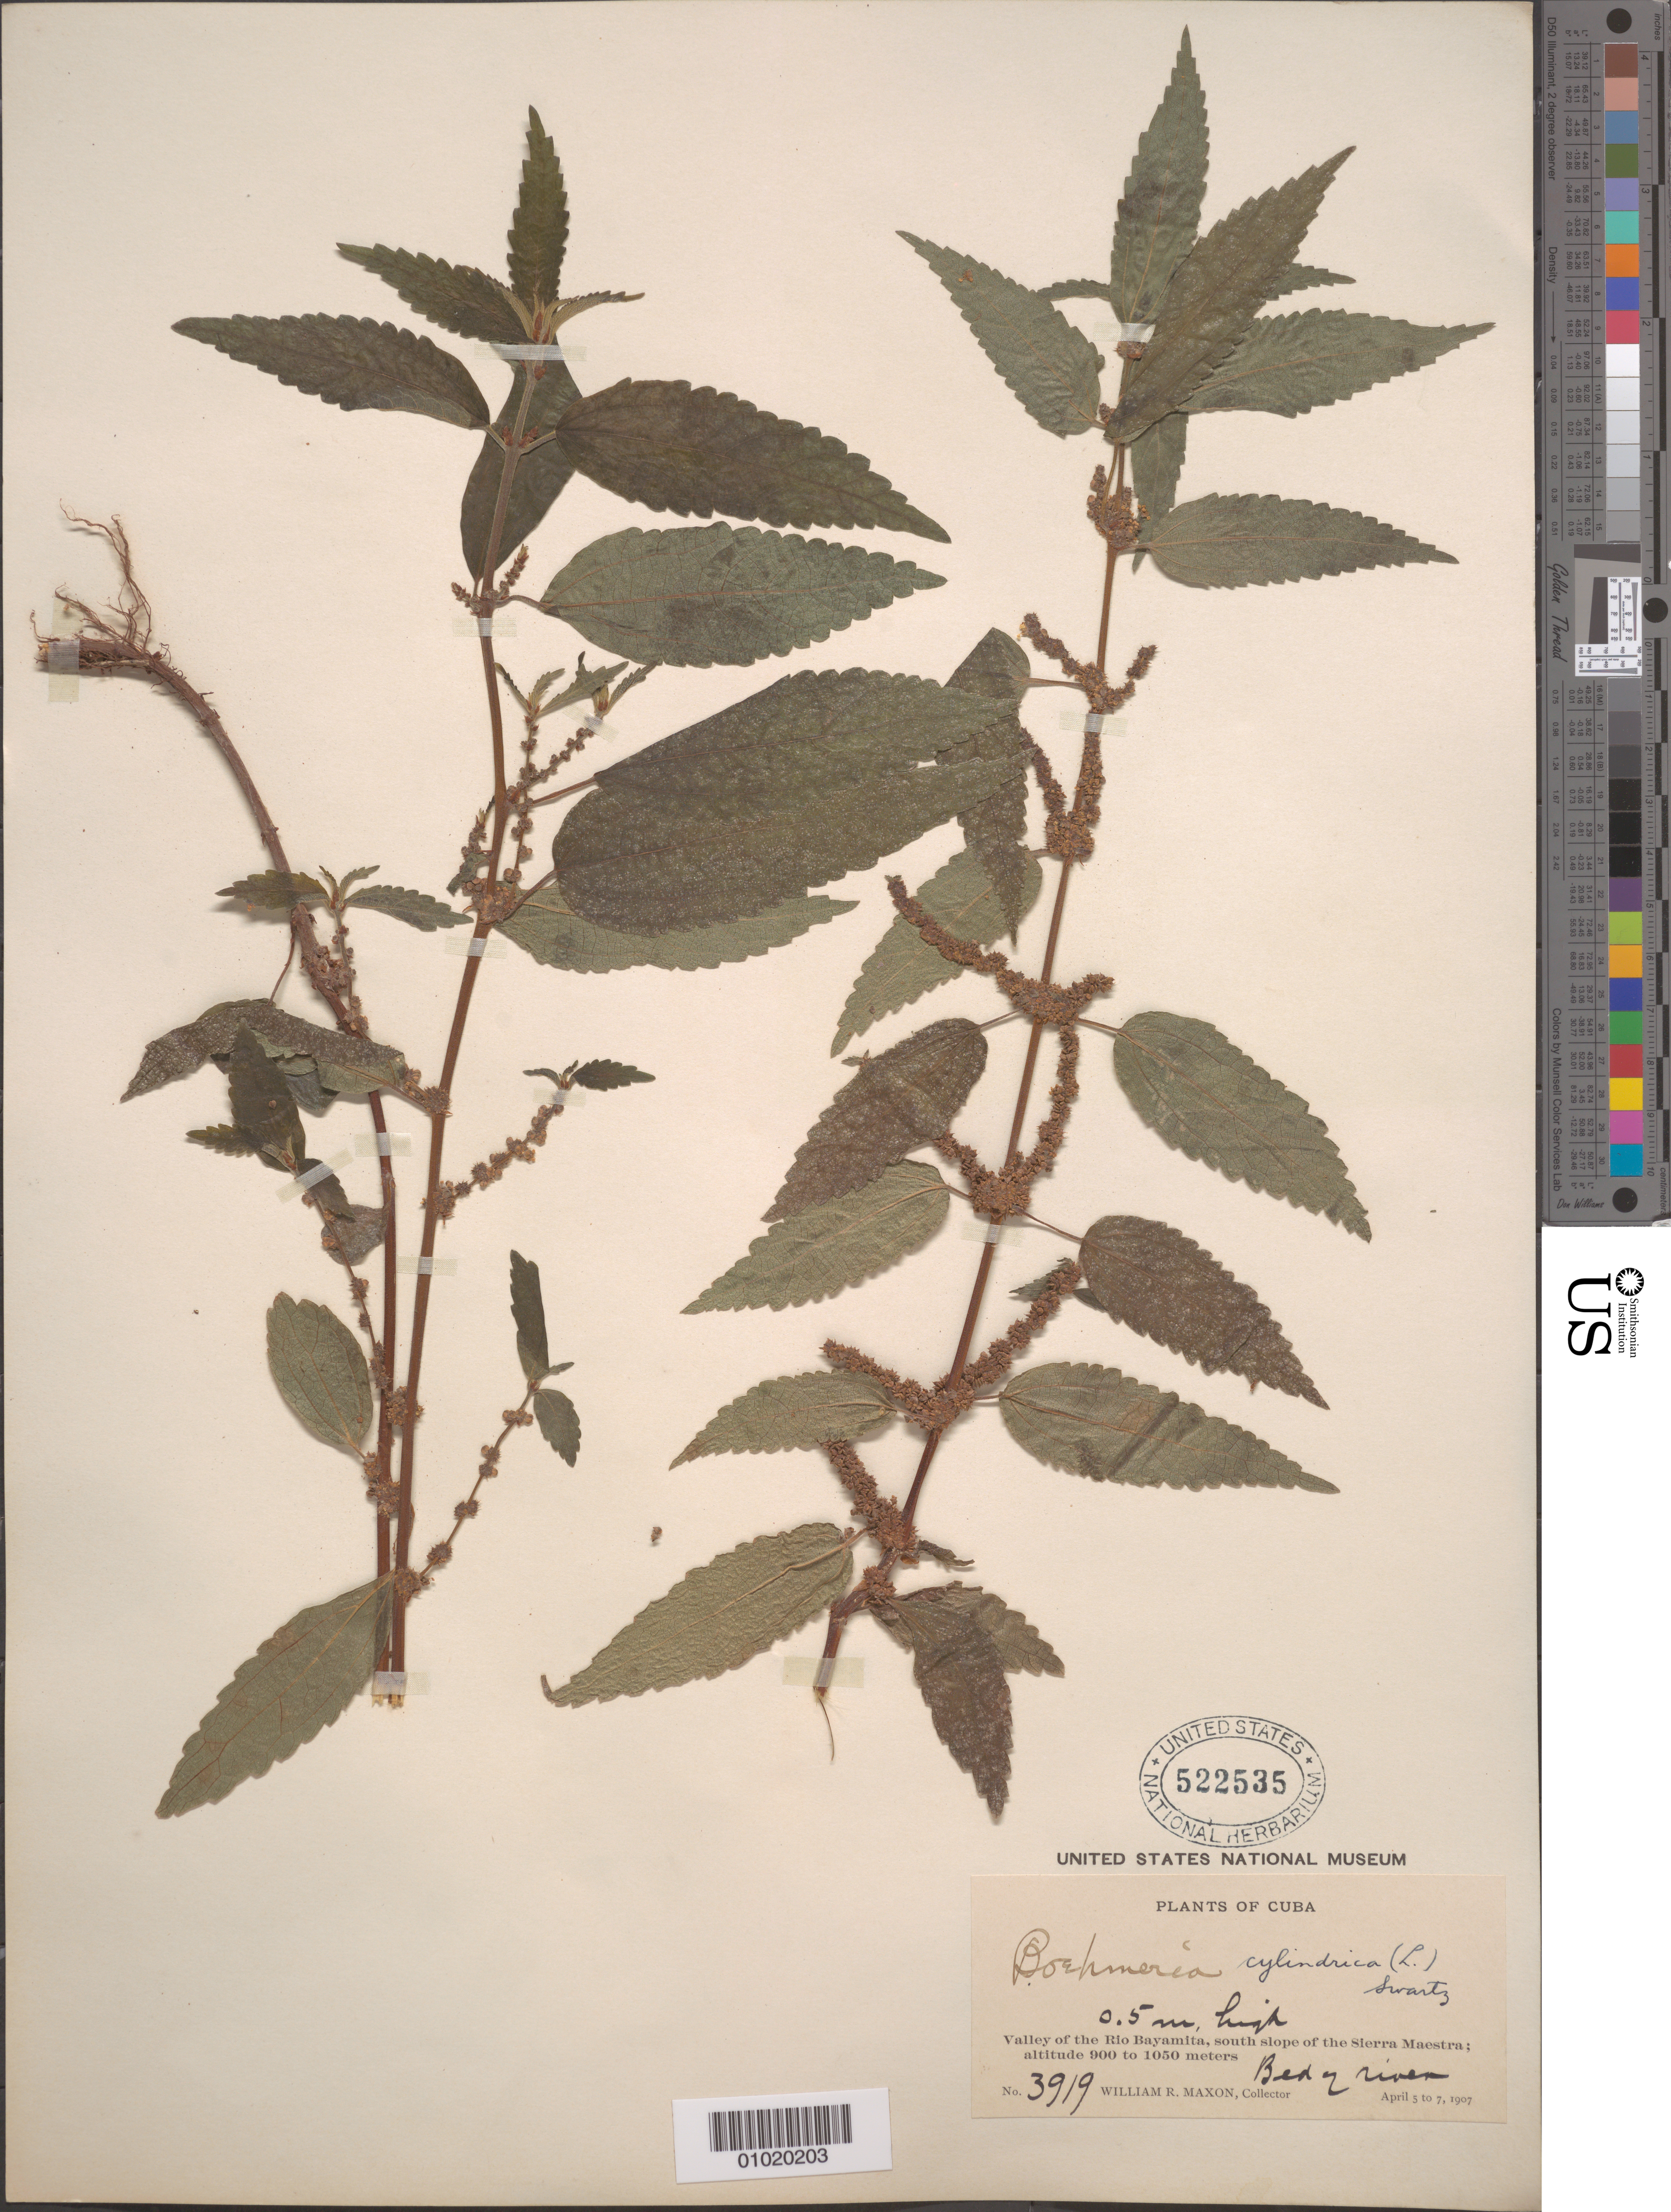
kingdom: Plantae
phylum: Tracheophyta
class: Magnoliopsida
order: Rosales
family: Urticaceae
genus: Boehmeria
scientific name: Boehmeria cylindrica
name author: (L.) Sw.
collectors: W. R. Maxon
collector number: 3919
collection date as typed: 05 Apr 1907 to 07 Apr 1907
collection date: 1907-04-05/1907-04-07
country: Cuba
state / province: Santiago de Cuba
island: Cuba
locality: Valley of the Rio Bayamita, south slope of the Sierra Maestra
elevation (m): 900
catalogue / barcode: US 522535